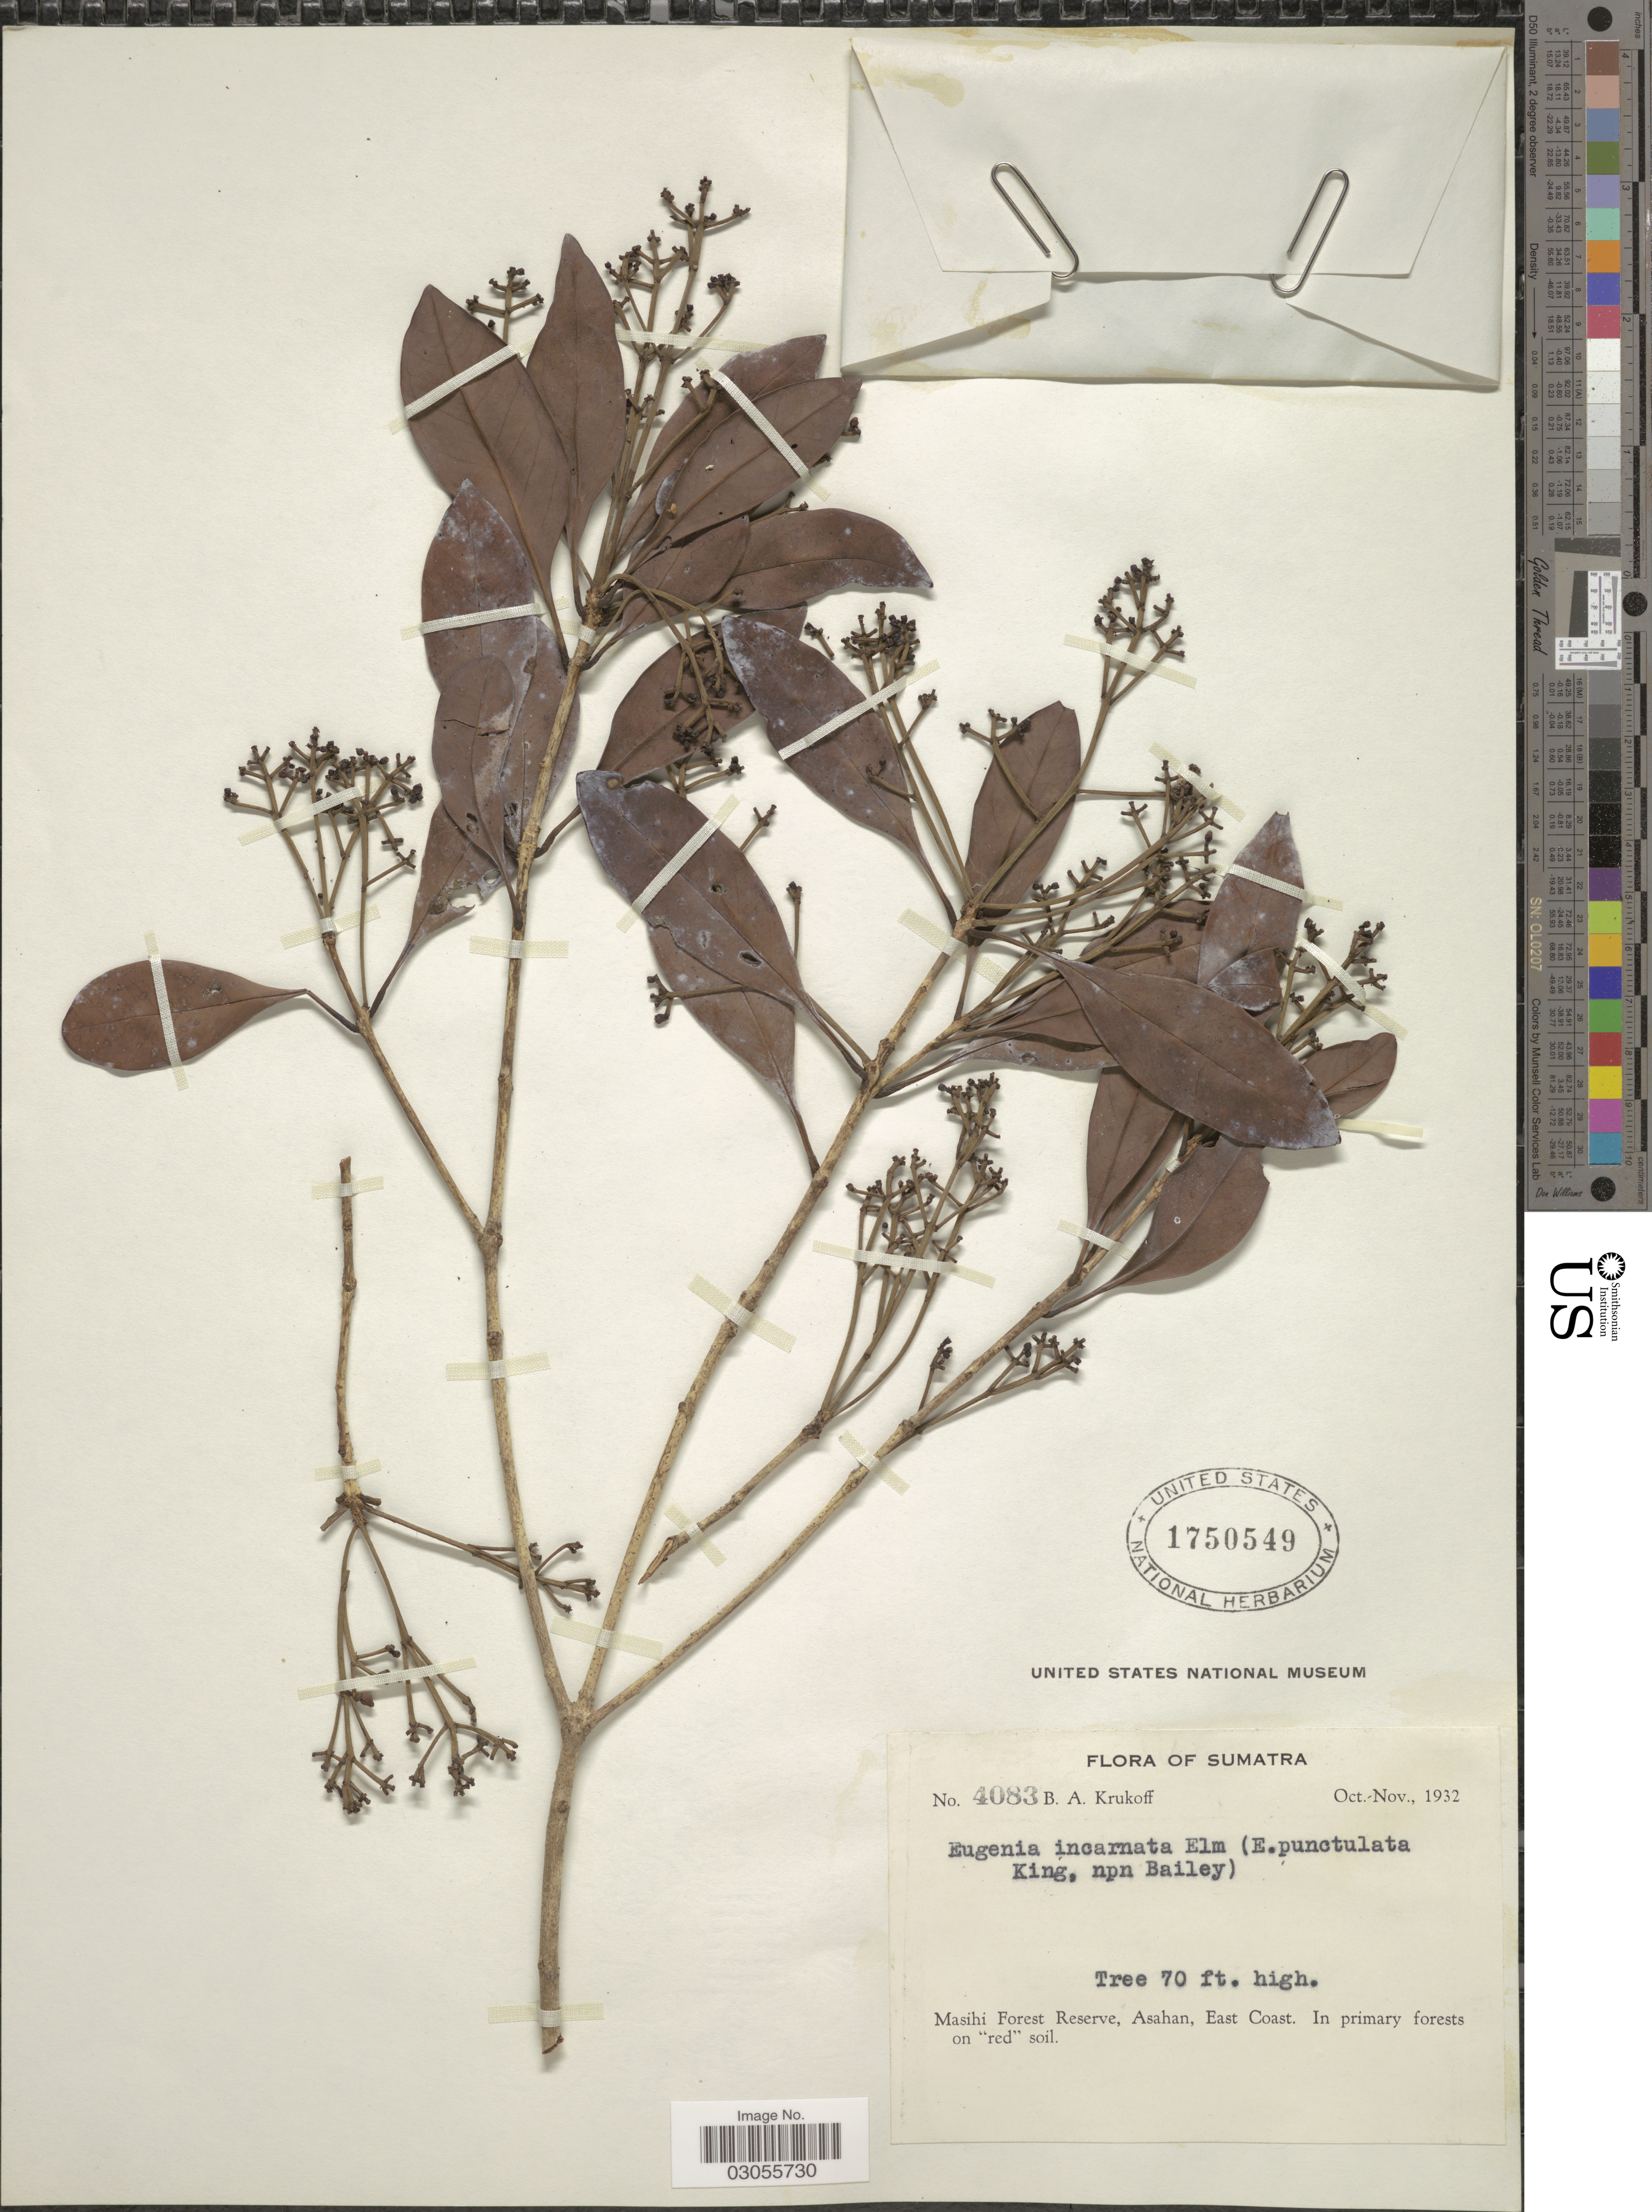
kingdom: Plantae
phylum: Tracheophyta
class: Magnoliopsida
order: Myrtales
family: Myrtaceae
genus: Syzygium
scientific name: Syzygium sp.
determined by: Strong, Mark T., (BOT), Smithsonian Institution - National Museum of Natural History (UNITED STATES)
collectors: B. A. Krukoff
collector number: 4083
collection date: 1932-10/1932-11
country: Indonesia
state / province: Sumatra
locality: Masihi Forest Reserve, Asahan, East Coast.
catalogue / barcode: US 1750549